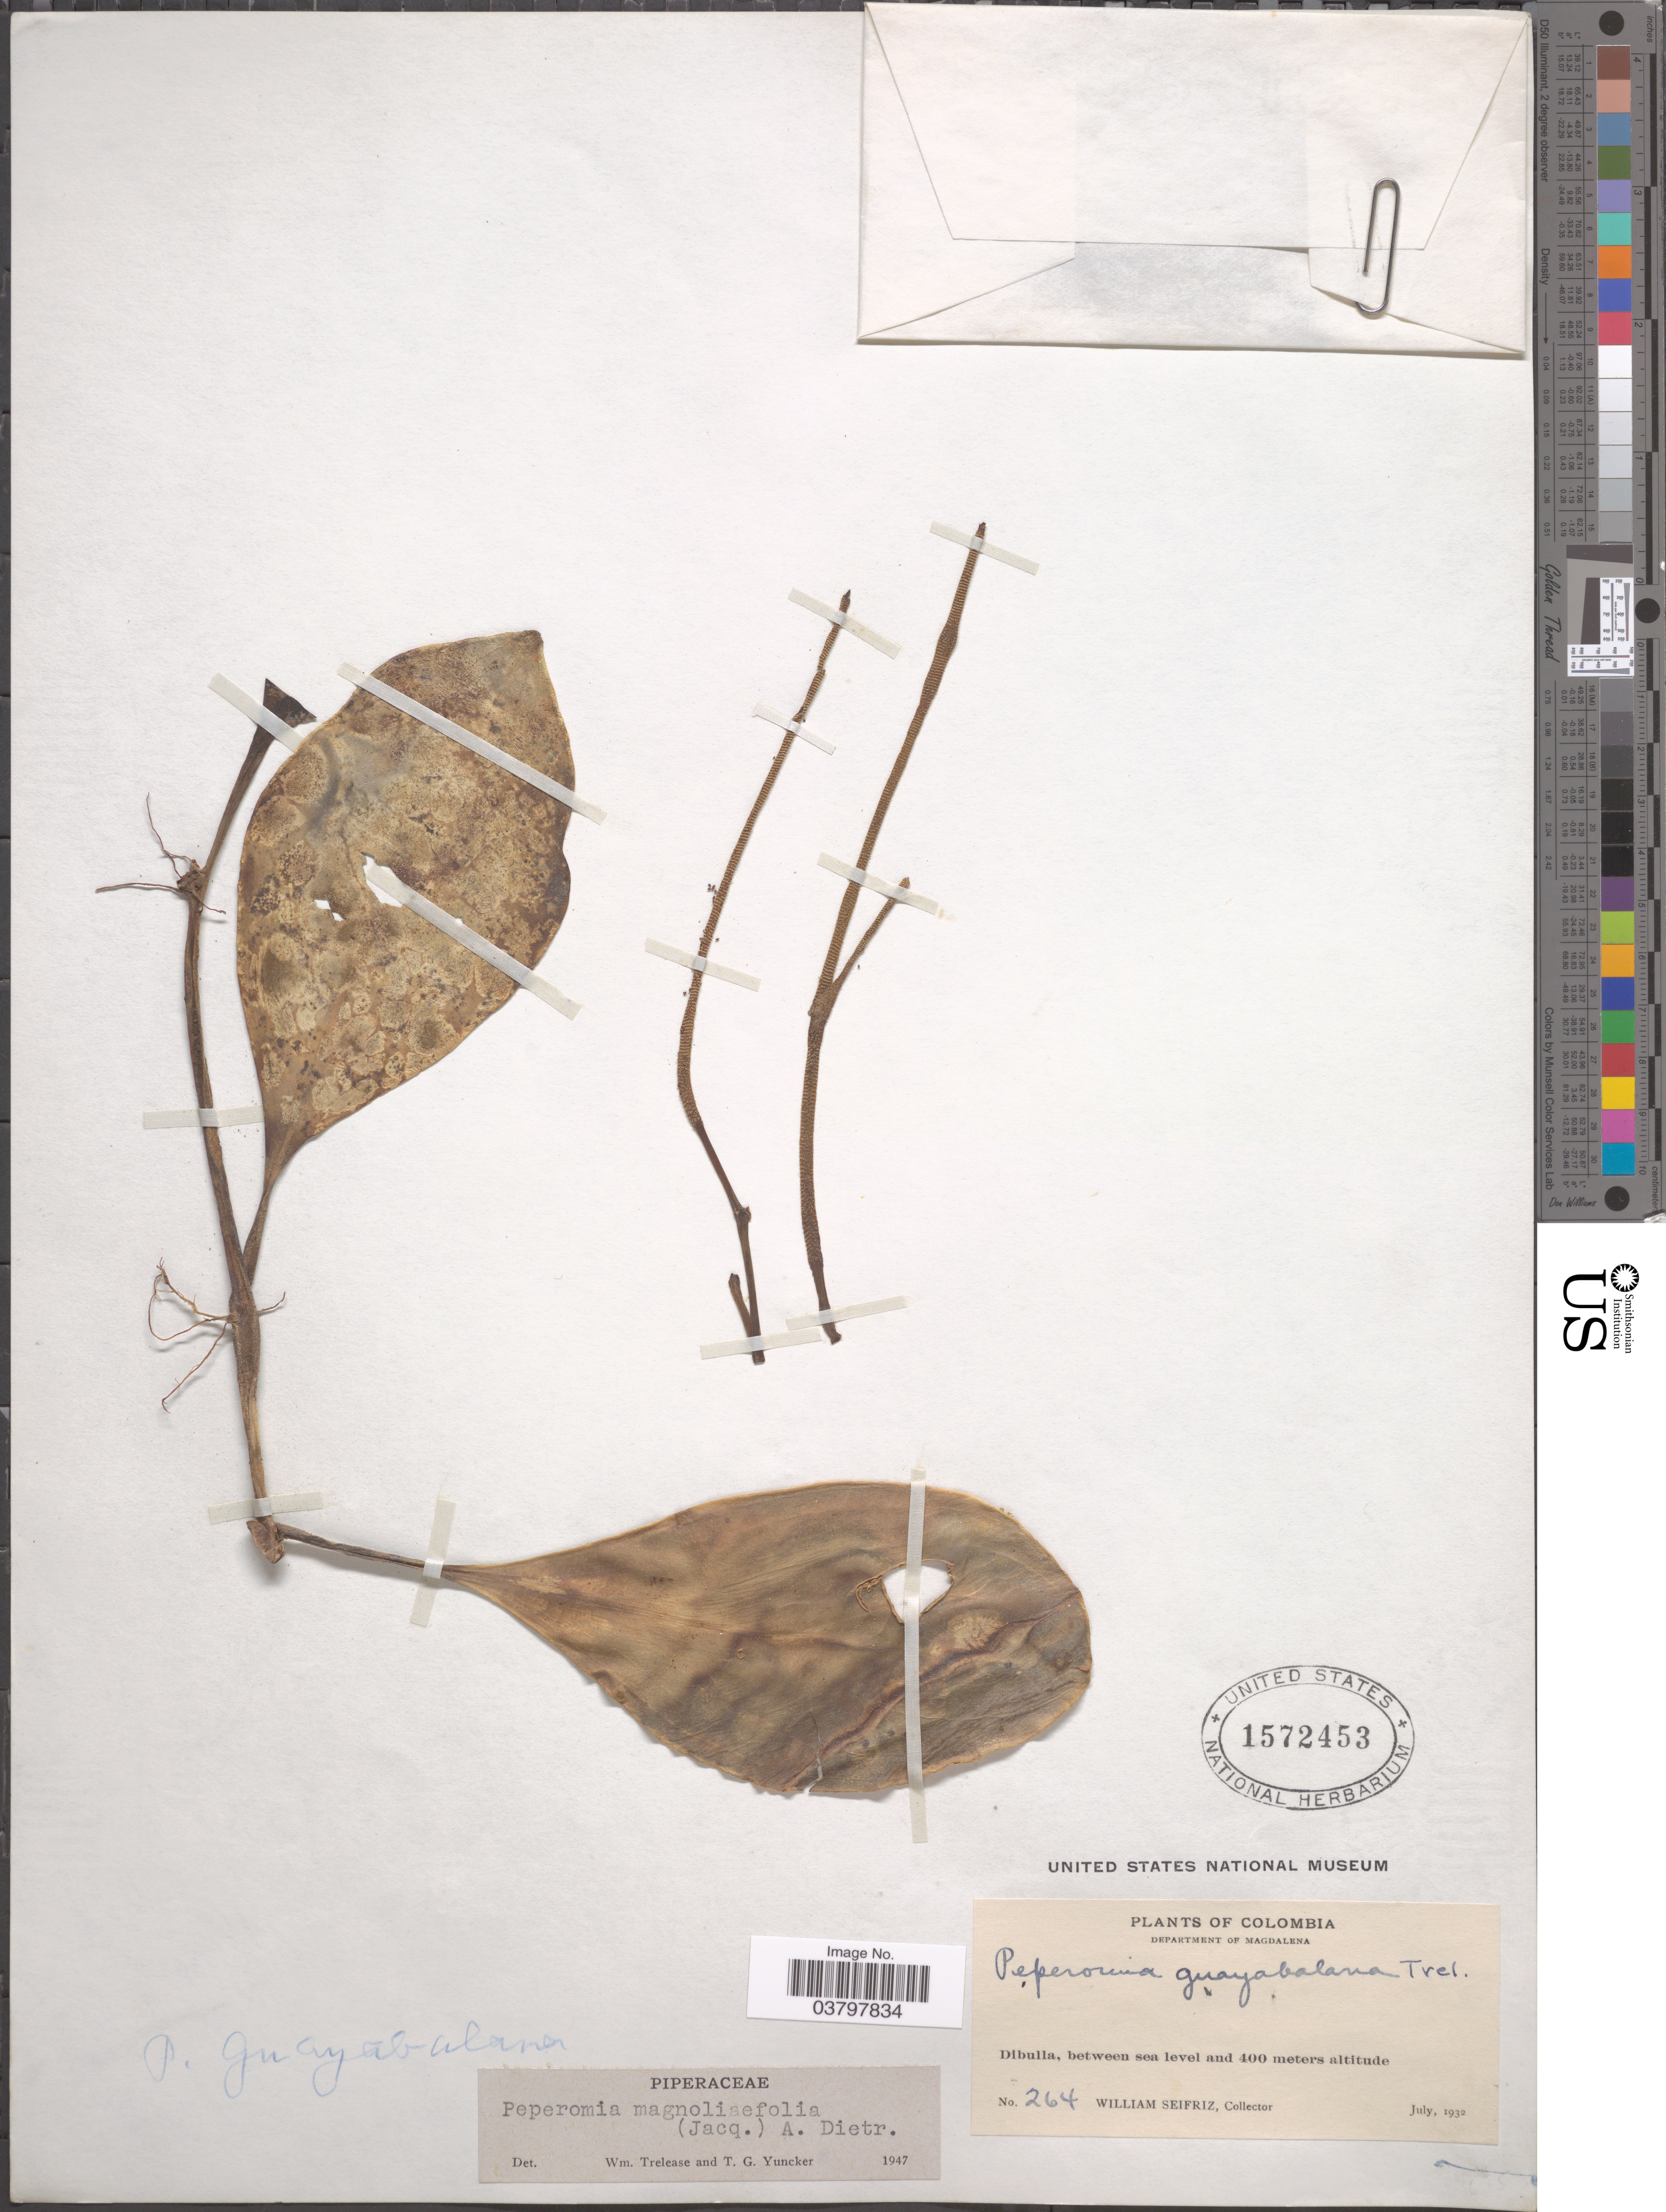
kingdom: Plantae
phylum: Tracheophyta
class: Magnoliopsida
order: Piperales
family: Piperaceae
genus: Peperomia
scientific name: Peperomia magnoliifolia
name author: (Jacq.) A. Dietr.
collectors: W. Seifriz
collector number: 264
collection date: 1932-07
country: Colombia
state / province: Magdalena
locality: Department of Magdalena. Dibulla.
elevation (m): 0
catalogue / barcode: US 1572453